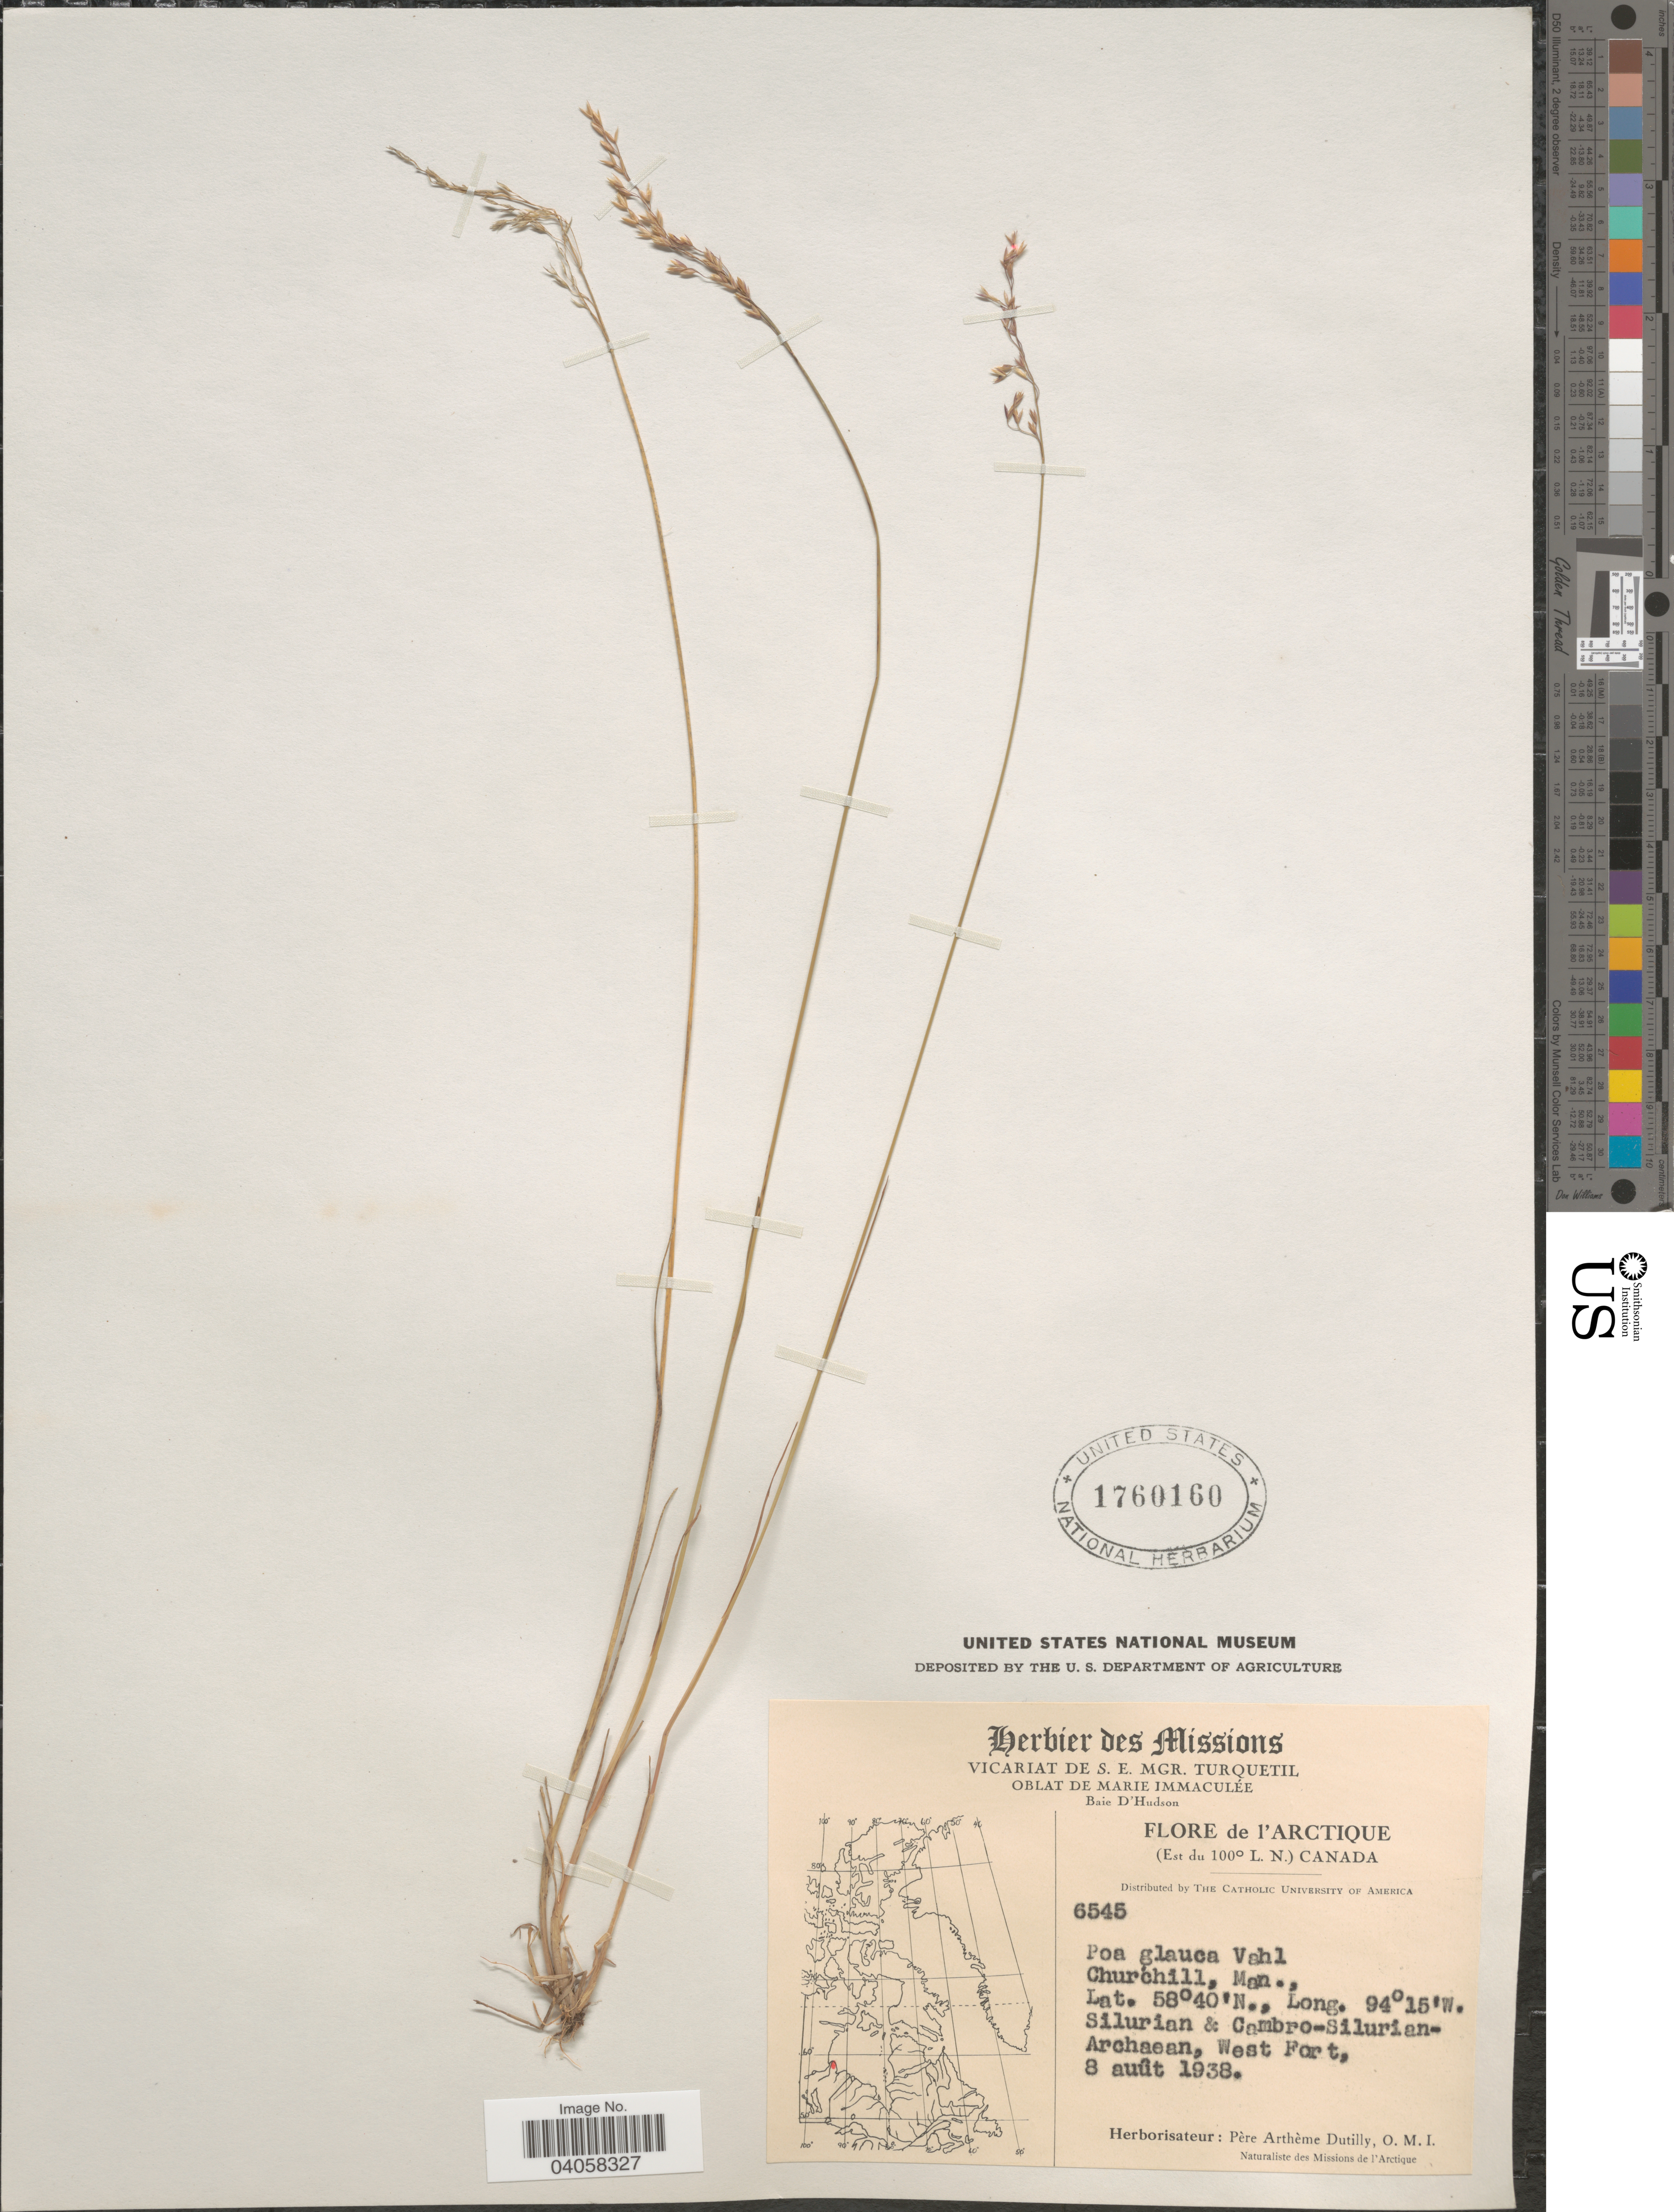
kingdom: Plantae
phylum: Tracheophyta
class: Liliopsida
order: Poales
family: Poaceae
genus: Poa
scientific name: Poa glauca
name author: Vahl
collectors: P. Dutilly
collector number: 6545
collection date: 1938-08-08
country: Canada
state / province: Manitoba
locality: Arctique (Est du 100° L. N.) Canada. Churchill. West Fort.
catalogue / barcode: US 1760160